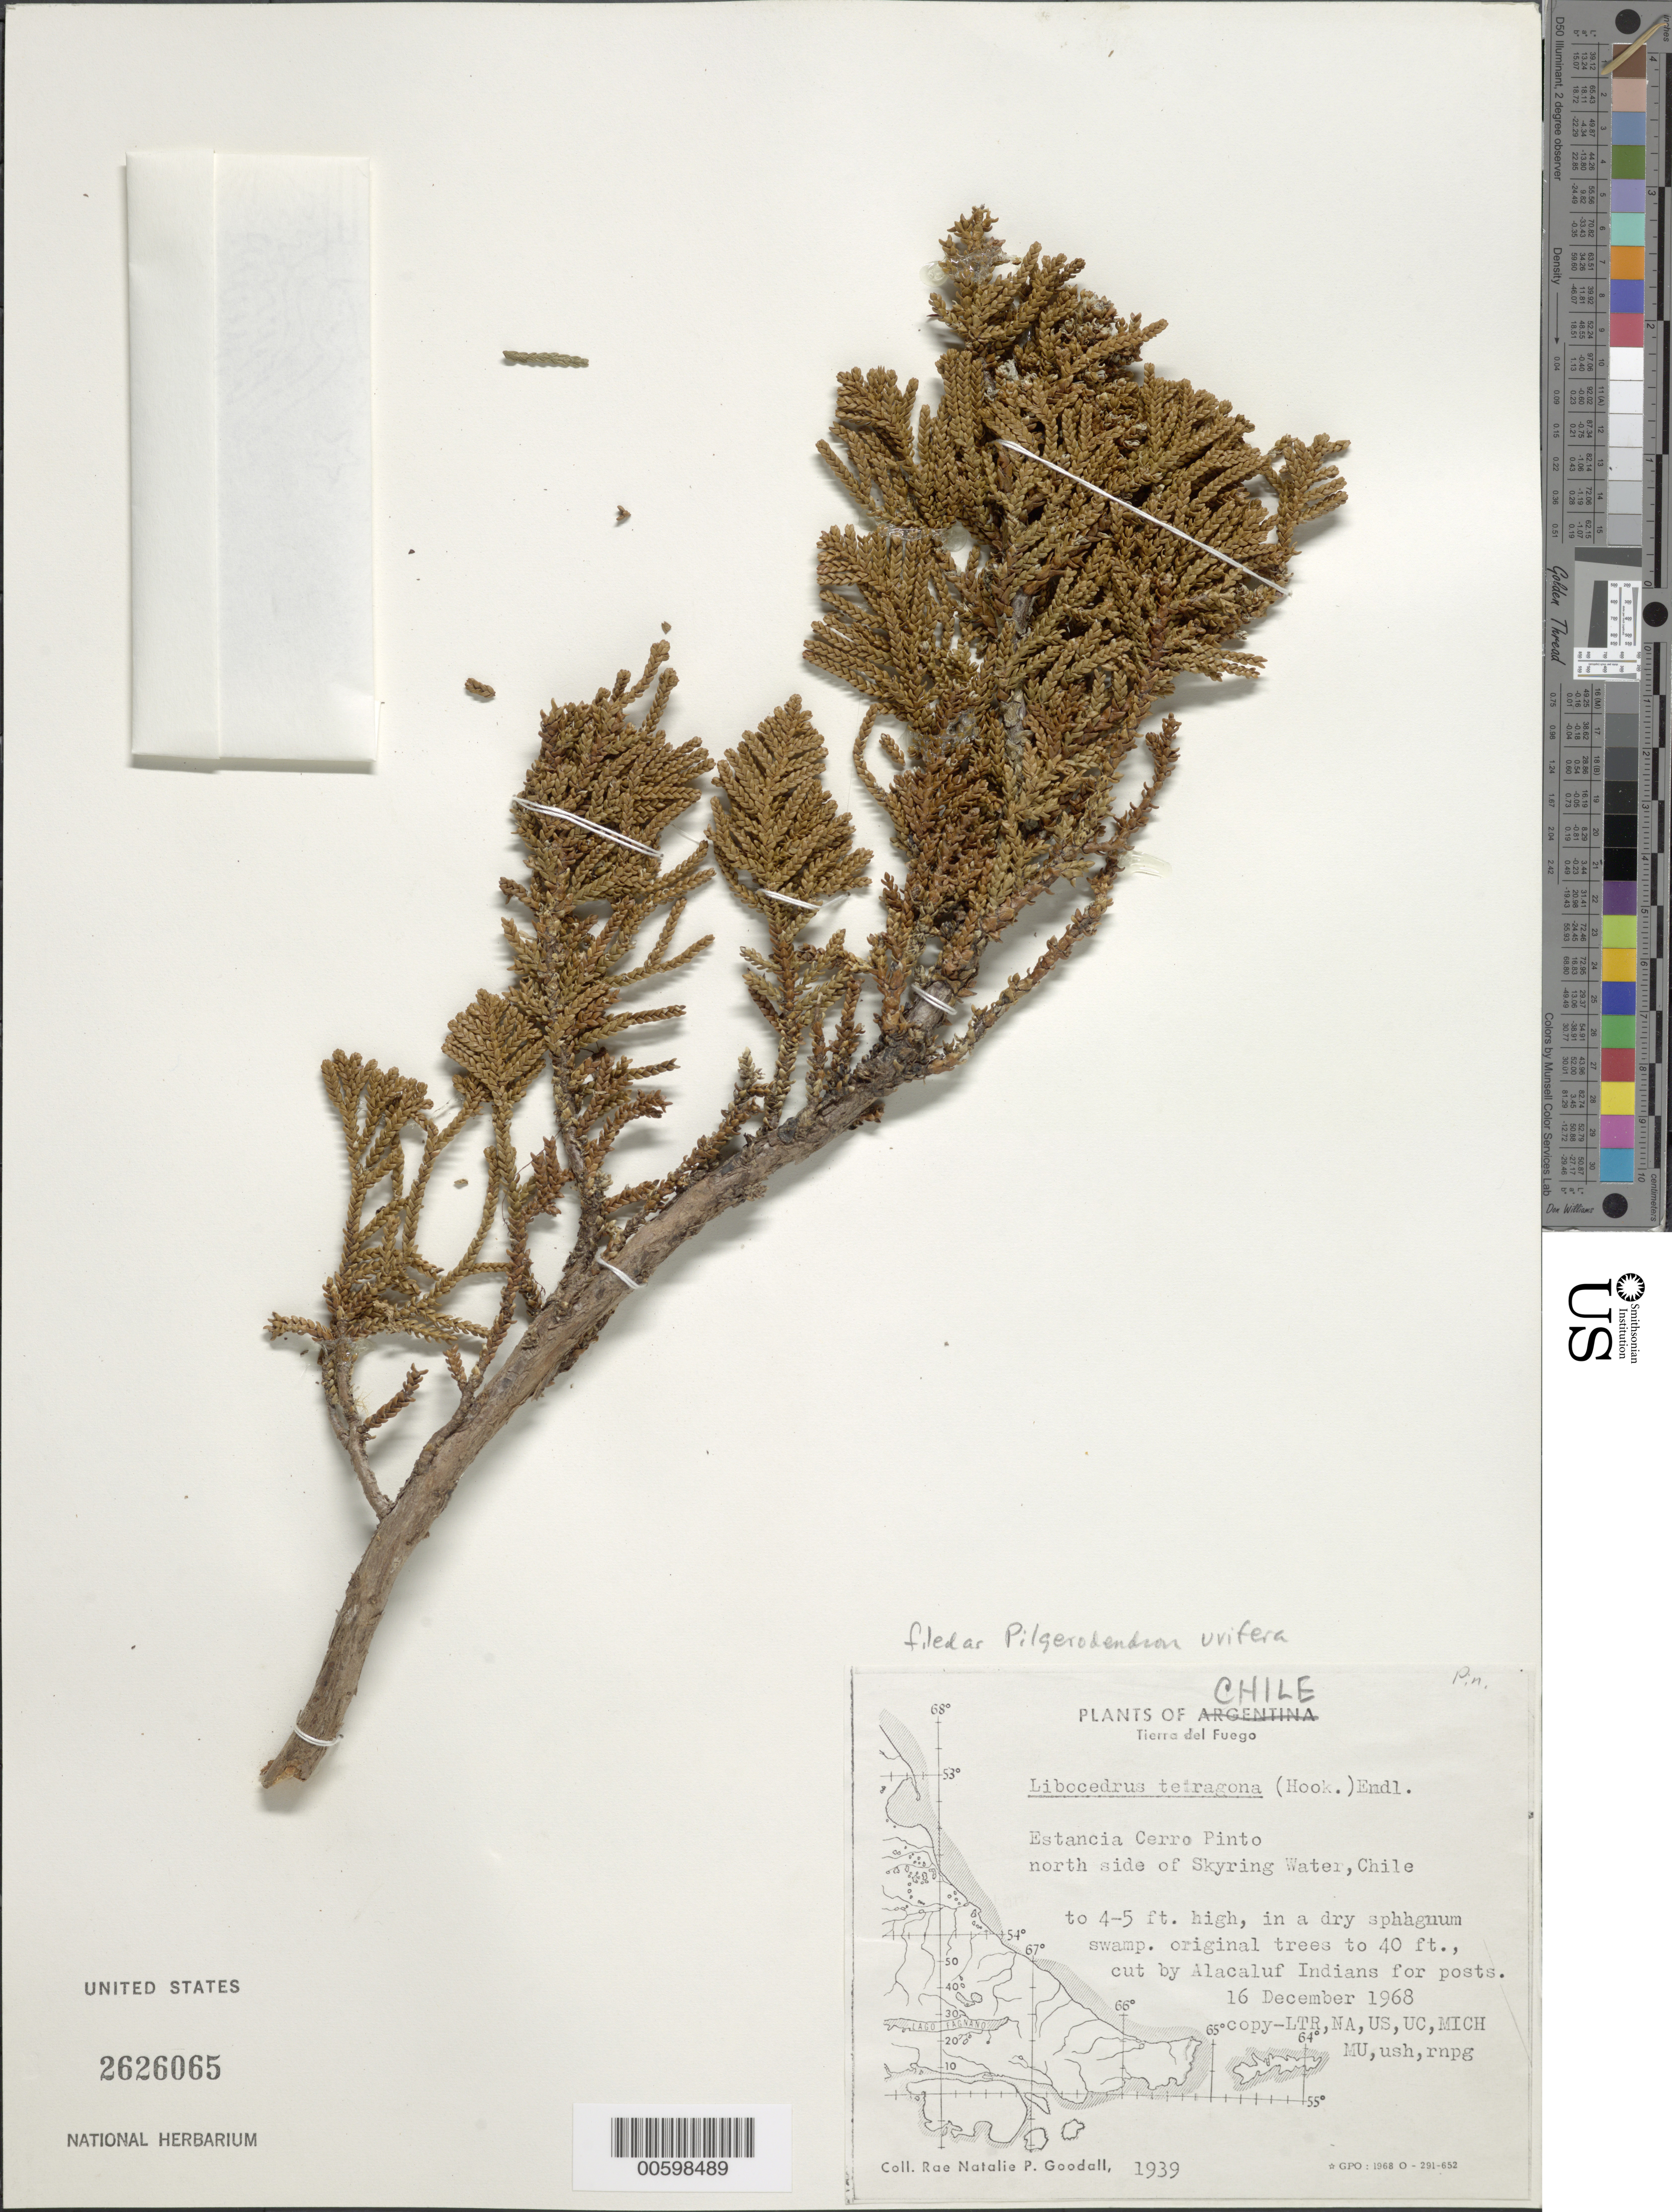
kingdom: Plantae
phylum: Tracheophyta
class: Pinopsida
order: Pinales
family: Cupressaceae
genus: Pilgerodendron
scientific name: Pilgerodendron uviferum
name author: Florin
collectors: R. Goodall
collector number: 1939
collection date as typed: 16 Dec 1968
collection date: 1968-12-16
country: Chile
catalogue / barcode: US 2626065